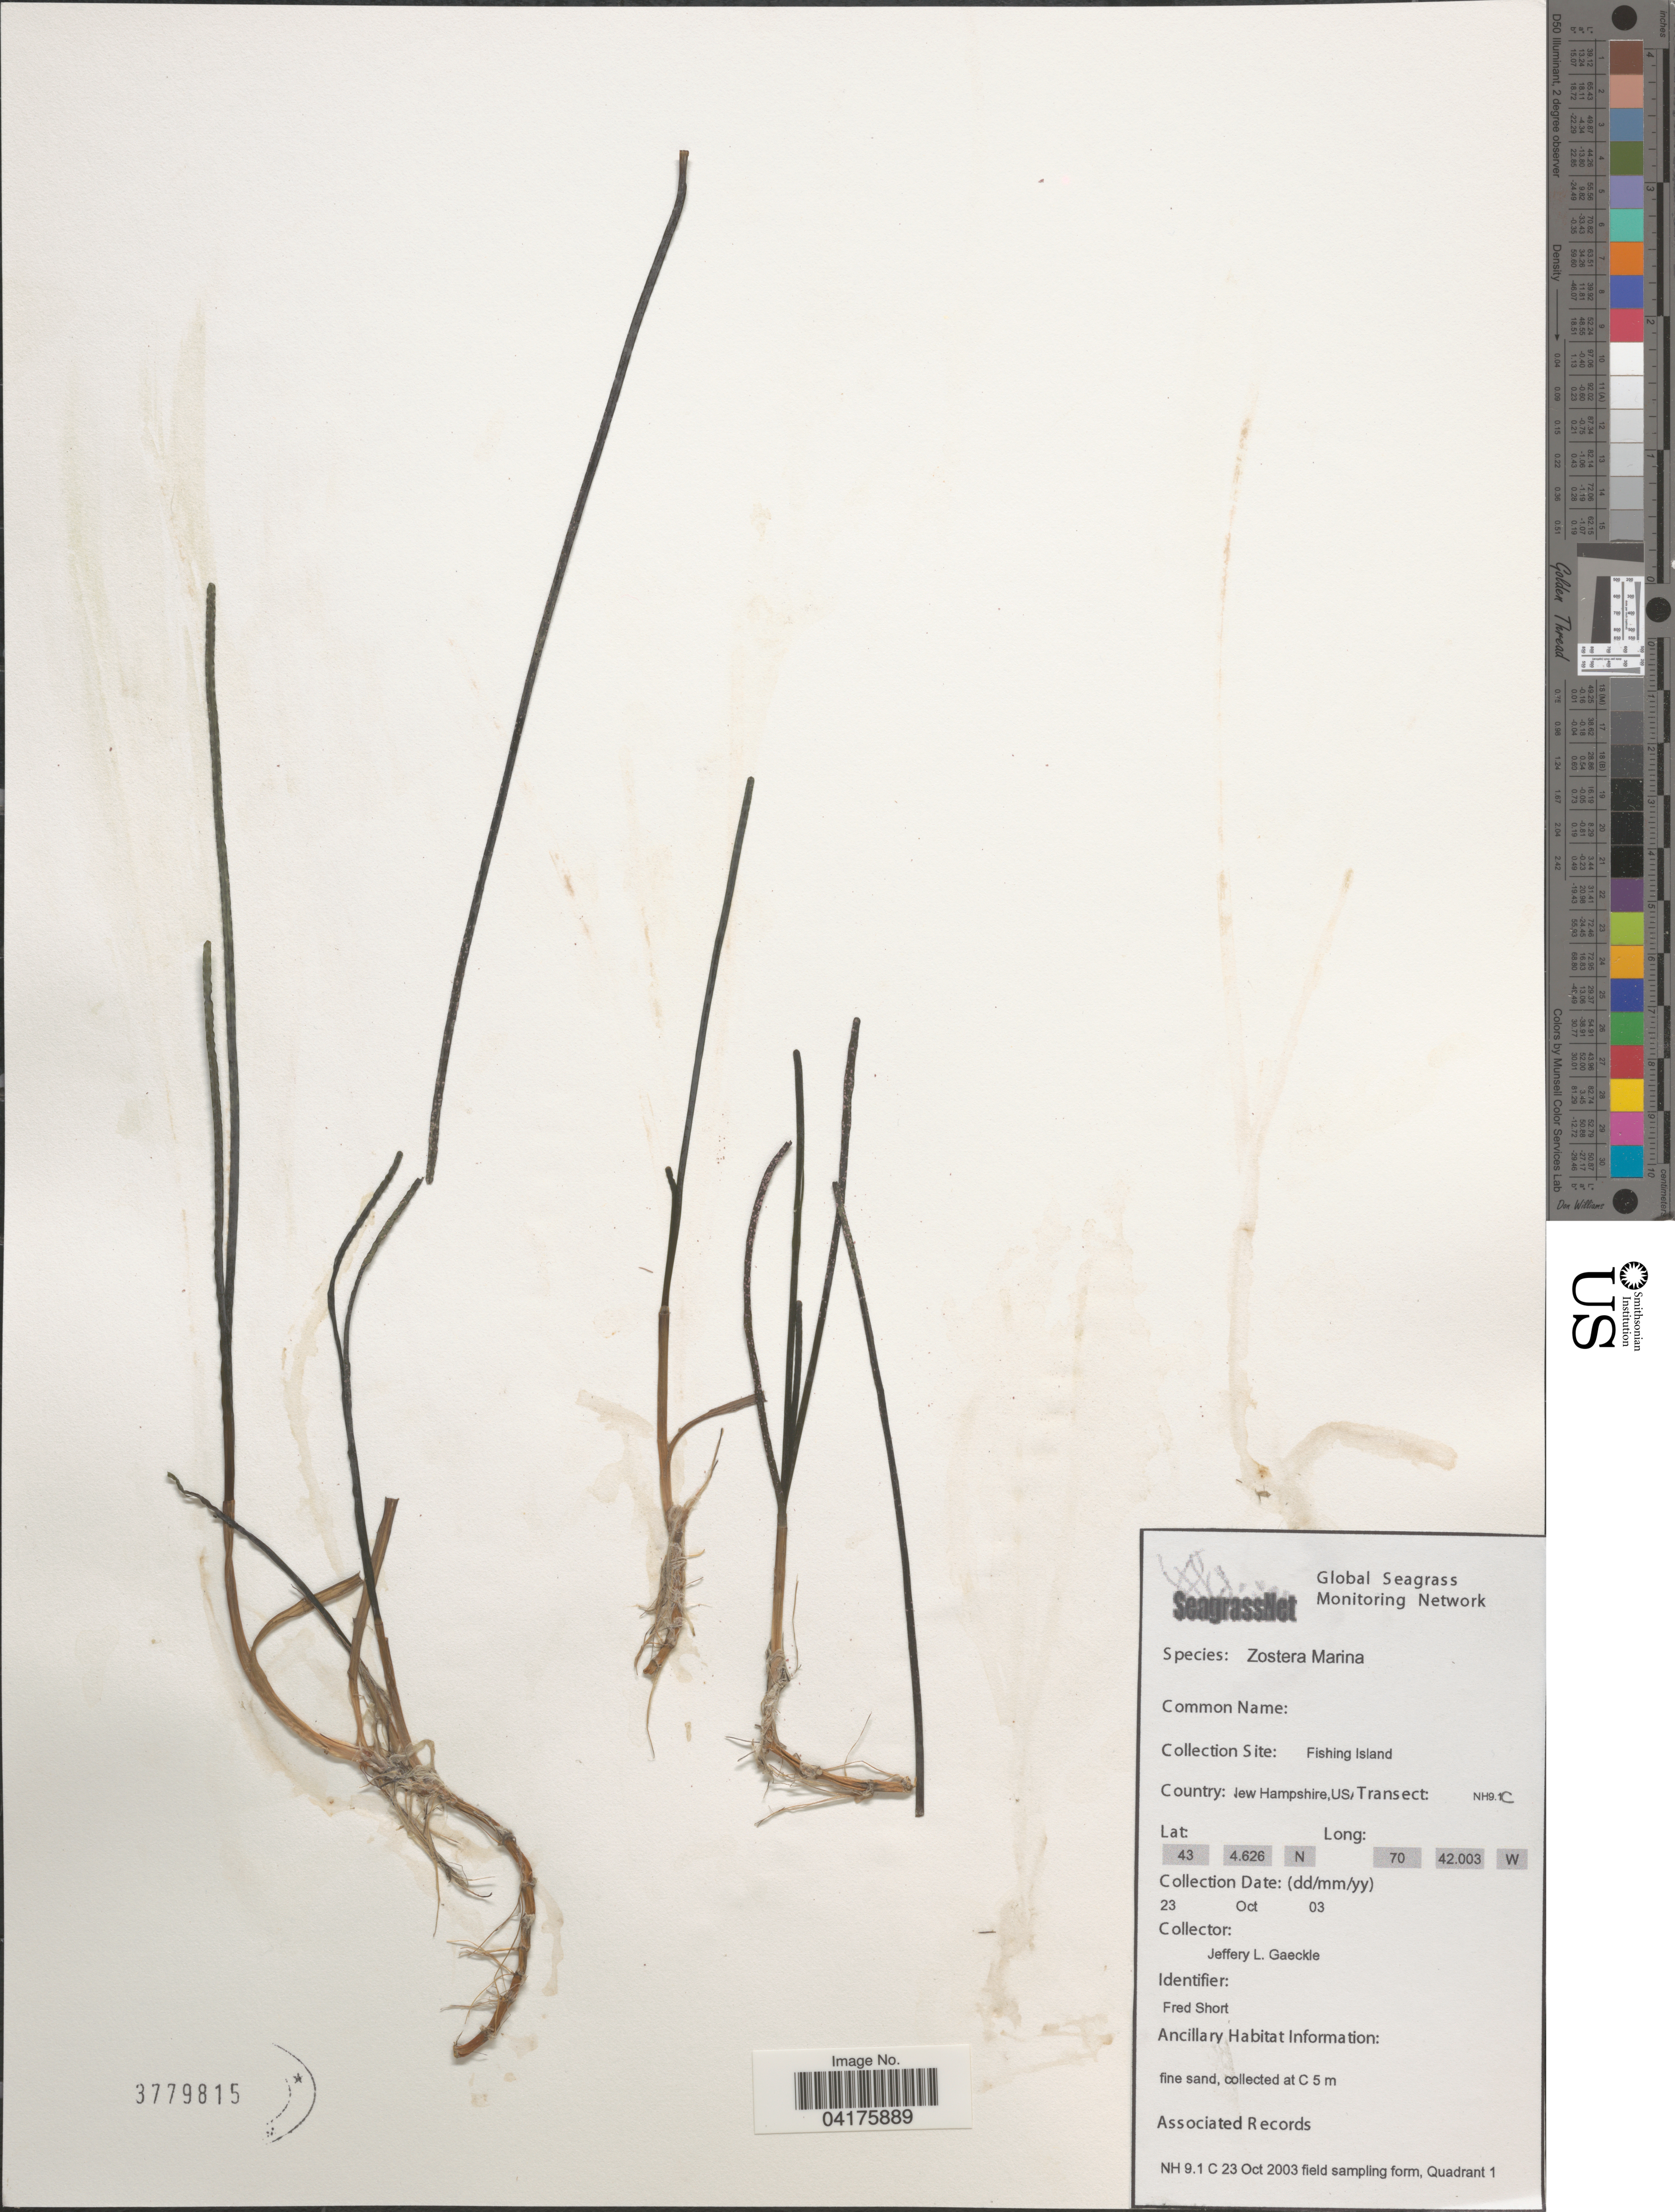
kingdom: Plantae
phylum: Tracheophyta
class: Liliopsida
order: Alismatales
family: Zosteraceae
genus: Zostera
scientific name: Zostera marina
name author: L.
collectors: J. Gaeckle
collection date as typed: Transcribed d/m/y: 23/10/3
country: United States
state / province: New Hampshire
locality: Fishing Island.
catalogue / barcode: US 3779815